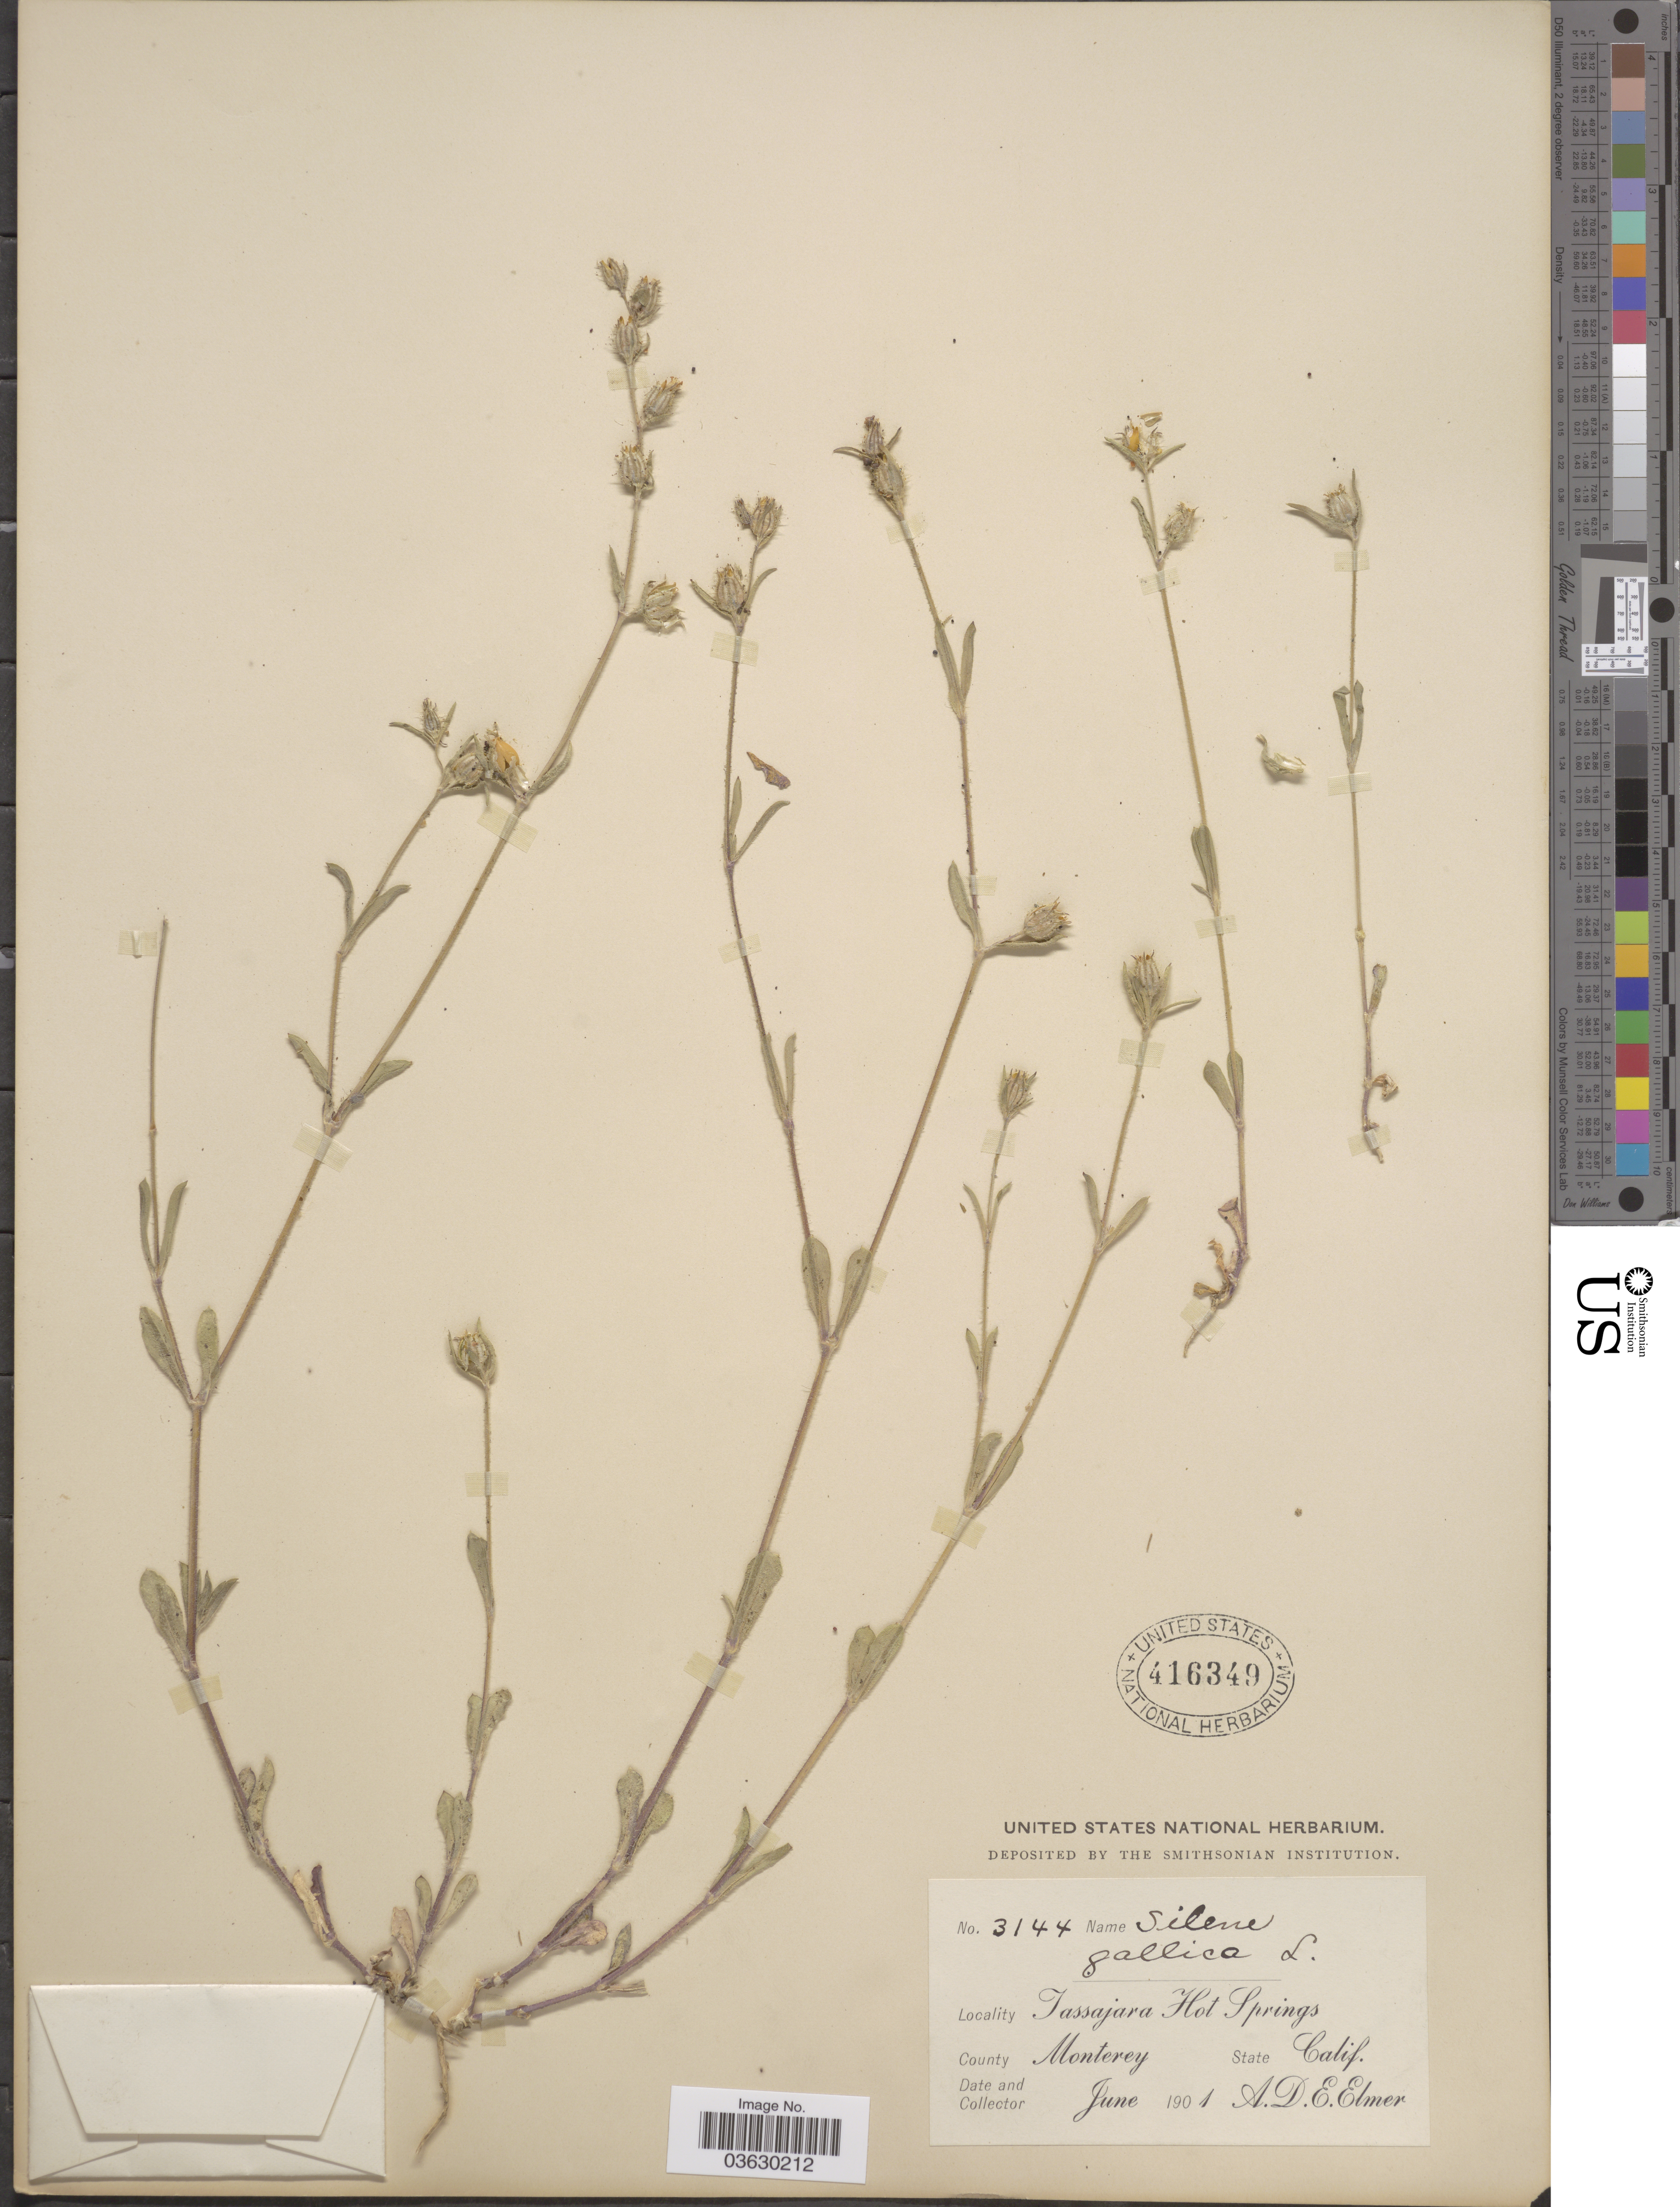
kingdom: Plantae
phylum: Tracheophyta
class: Magnoliopsida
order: Caryophyllales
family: Caryophyllaceae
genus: Silene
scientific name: Silene gallica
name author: L.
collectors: A. D. E. Elmer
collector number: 3144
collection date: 1901-06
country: United States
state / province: California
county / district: Monterey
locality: Tassajara Hot Springs. County Monterey.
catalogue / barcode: US 416349